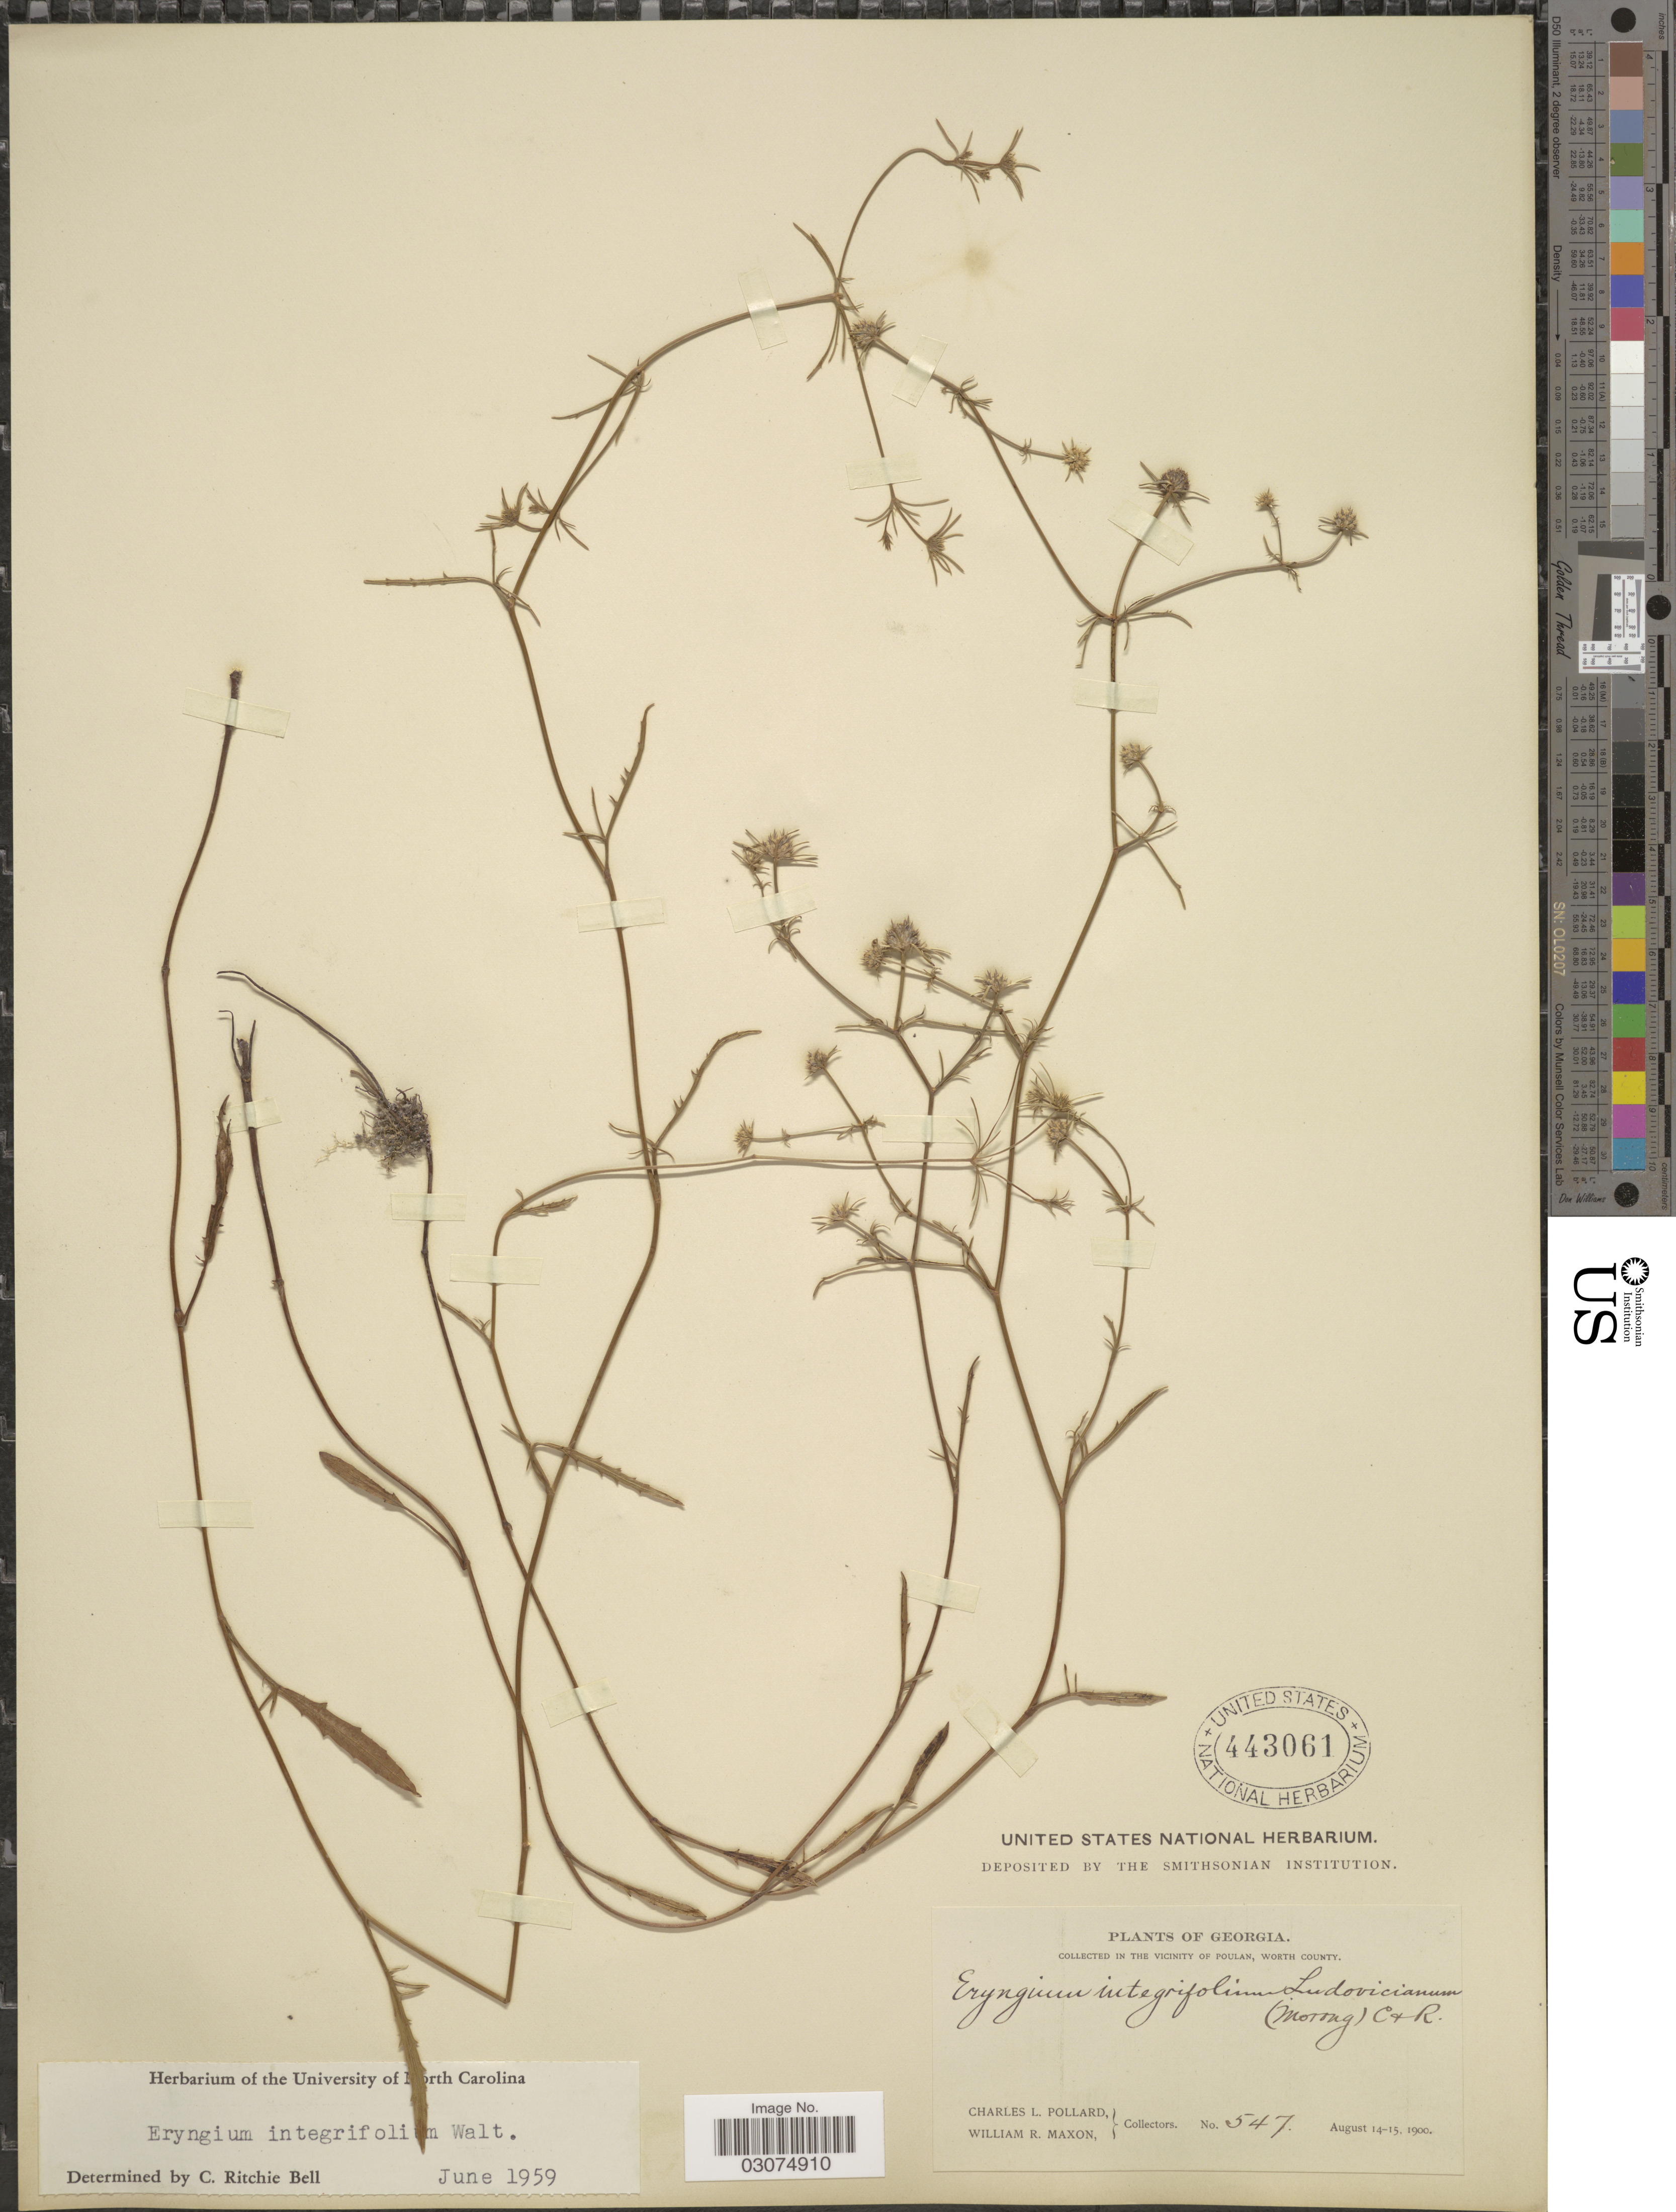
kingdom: Plantae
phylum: Tracheophyta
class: Magnoliopsida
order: Apiales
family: Apiaceae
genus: Eryngium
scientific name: Eryngium integrifolium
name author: Walter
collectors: C. L. Pollard & W. R. Maxon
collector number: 547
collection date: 1900-08-14/1900-08-15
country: United States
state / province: Georgia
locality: In the Vicinity of Poulan, Worth County.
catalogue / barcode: US 443061